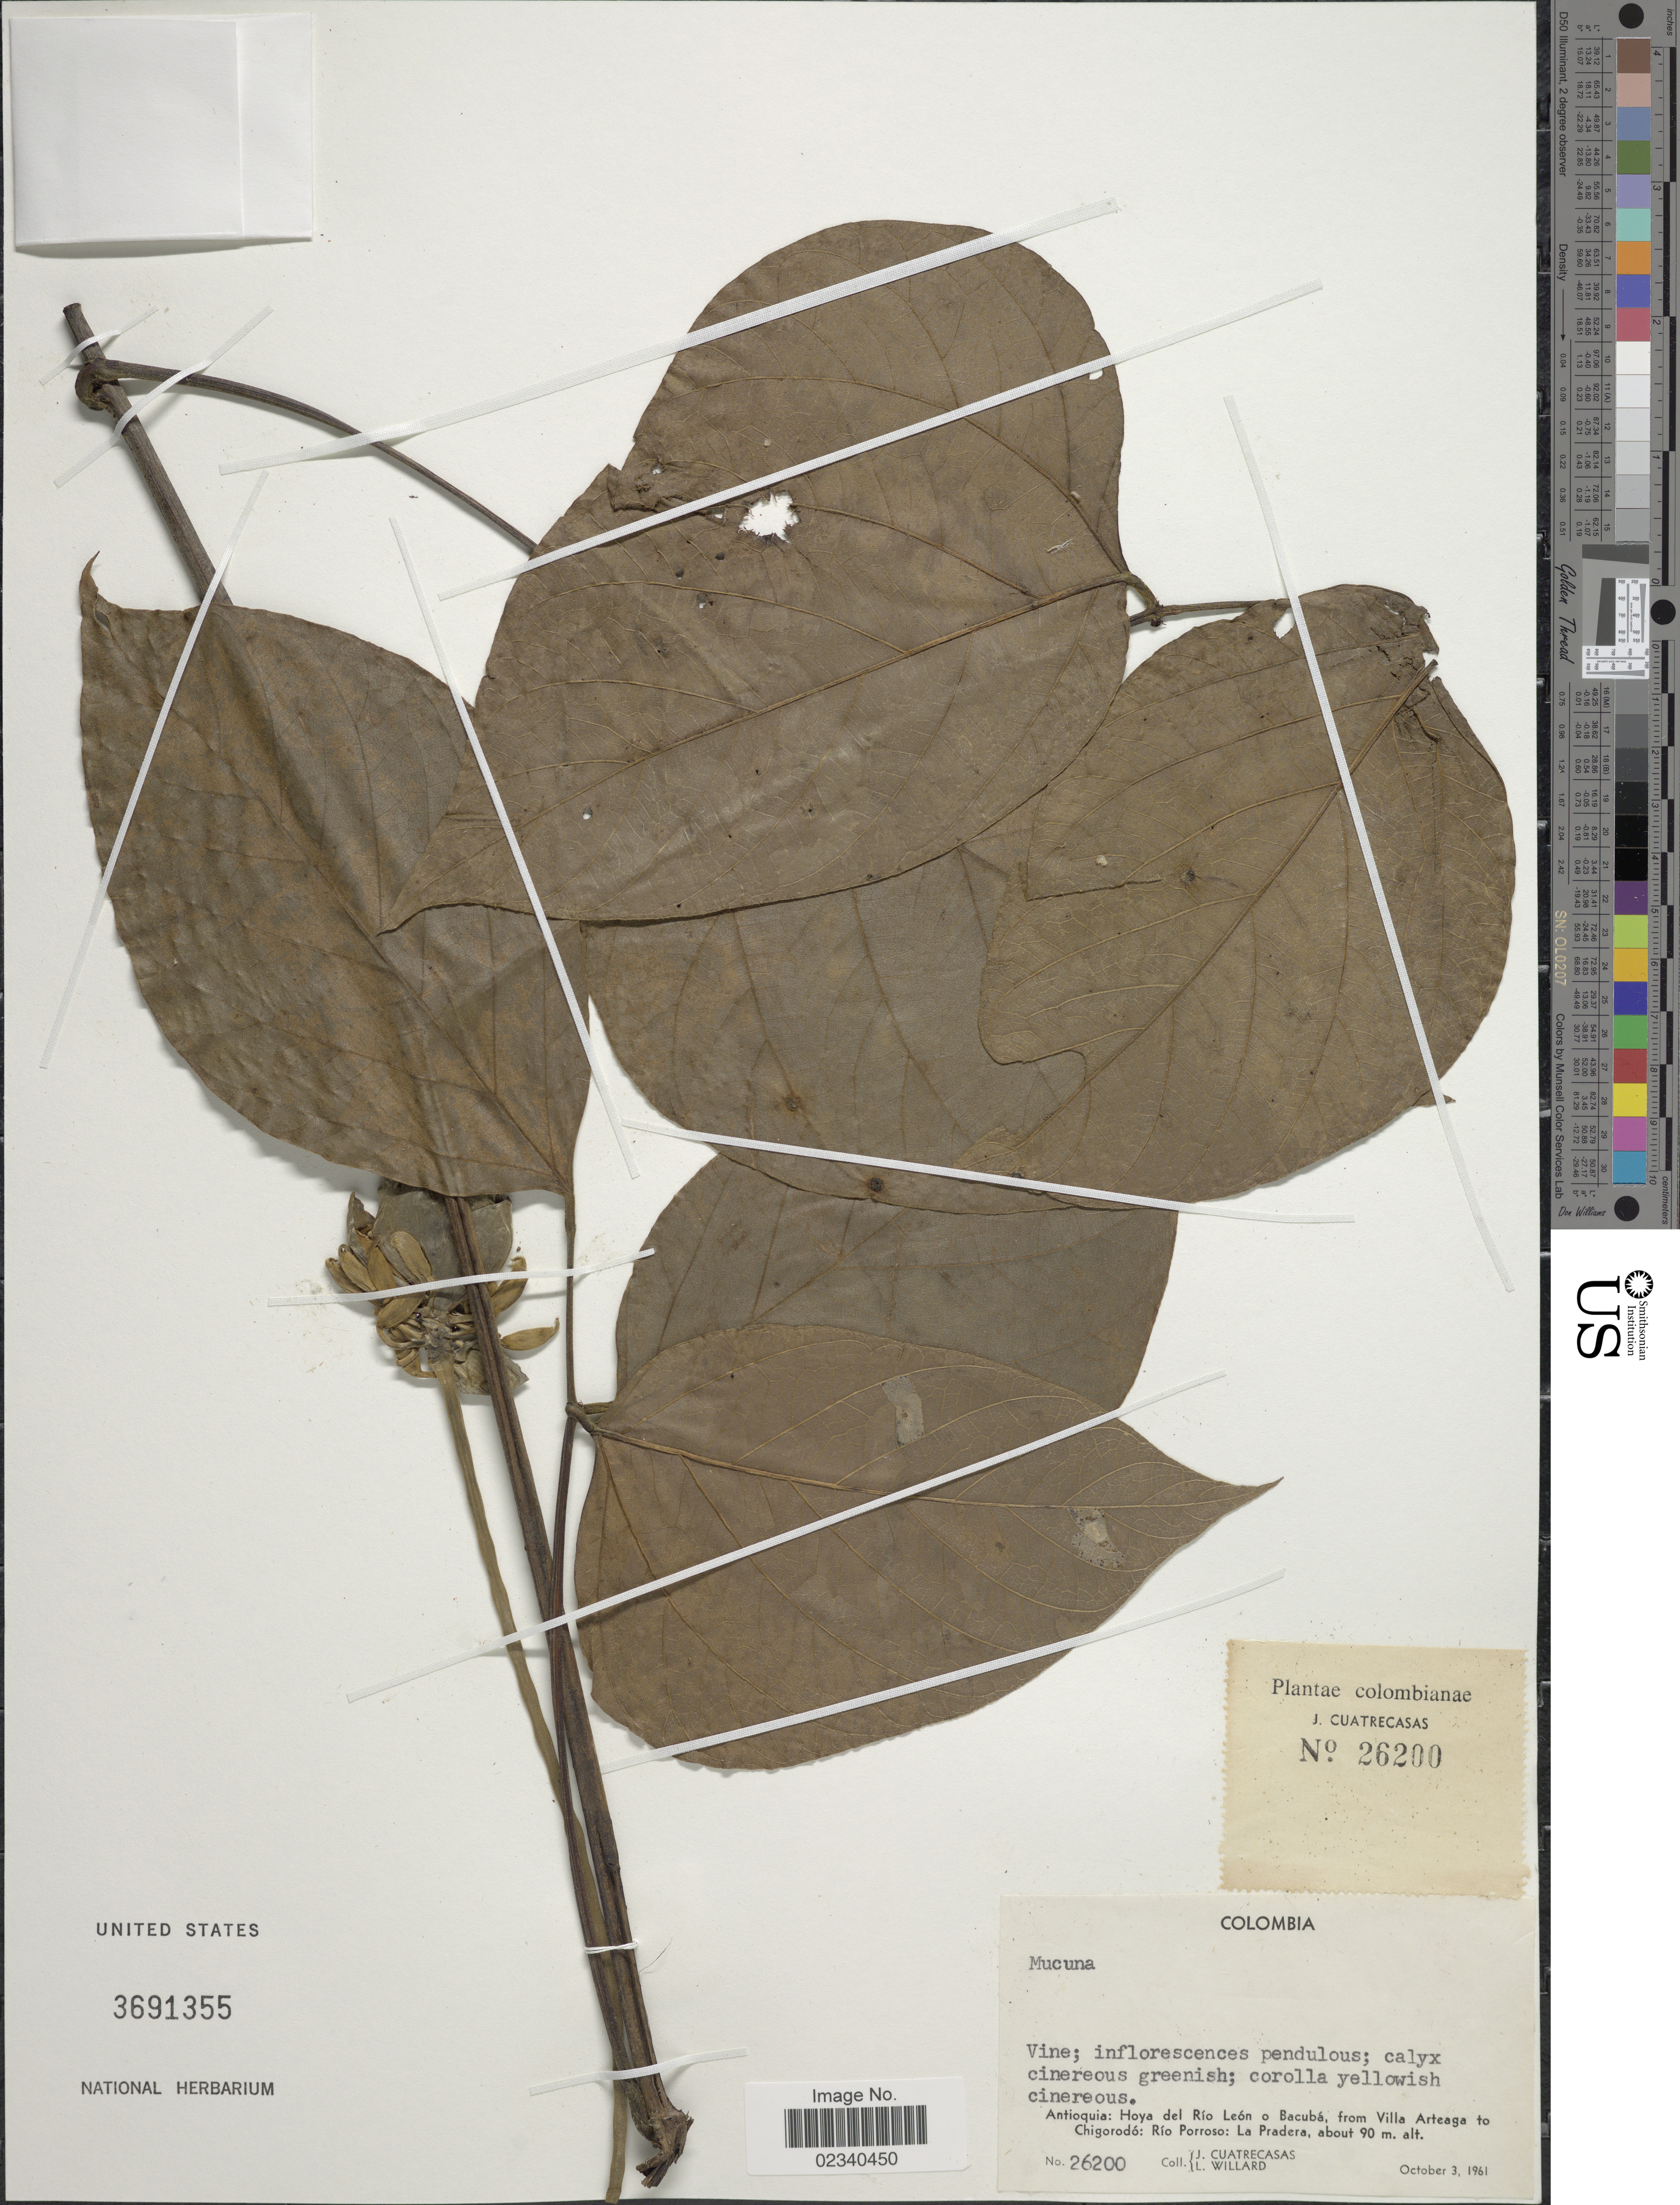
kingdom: Plantae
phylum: Tracheophyta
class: Magnoliopsida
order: Fabales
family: Fabaceae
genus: Mucuna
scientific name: Mucuna sp.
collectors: J. Cuatrecasas & L. Willard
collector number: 26200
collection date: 1961-10-03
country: Colombia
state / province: Antioquia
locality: Hoya del Rio Leon o Bacuba, from Villa Arteaga to Chigorodo: Rio Porroso: La Pradera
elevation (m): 90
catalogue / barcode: US 3691355